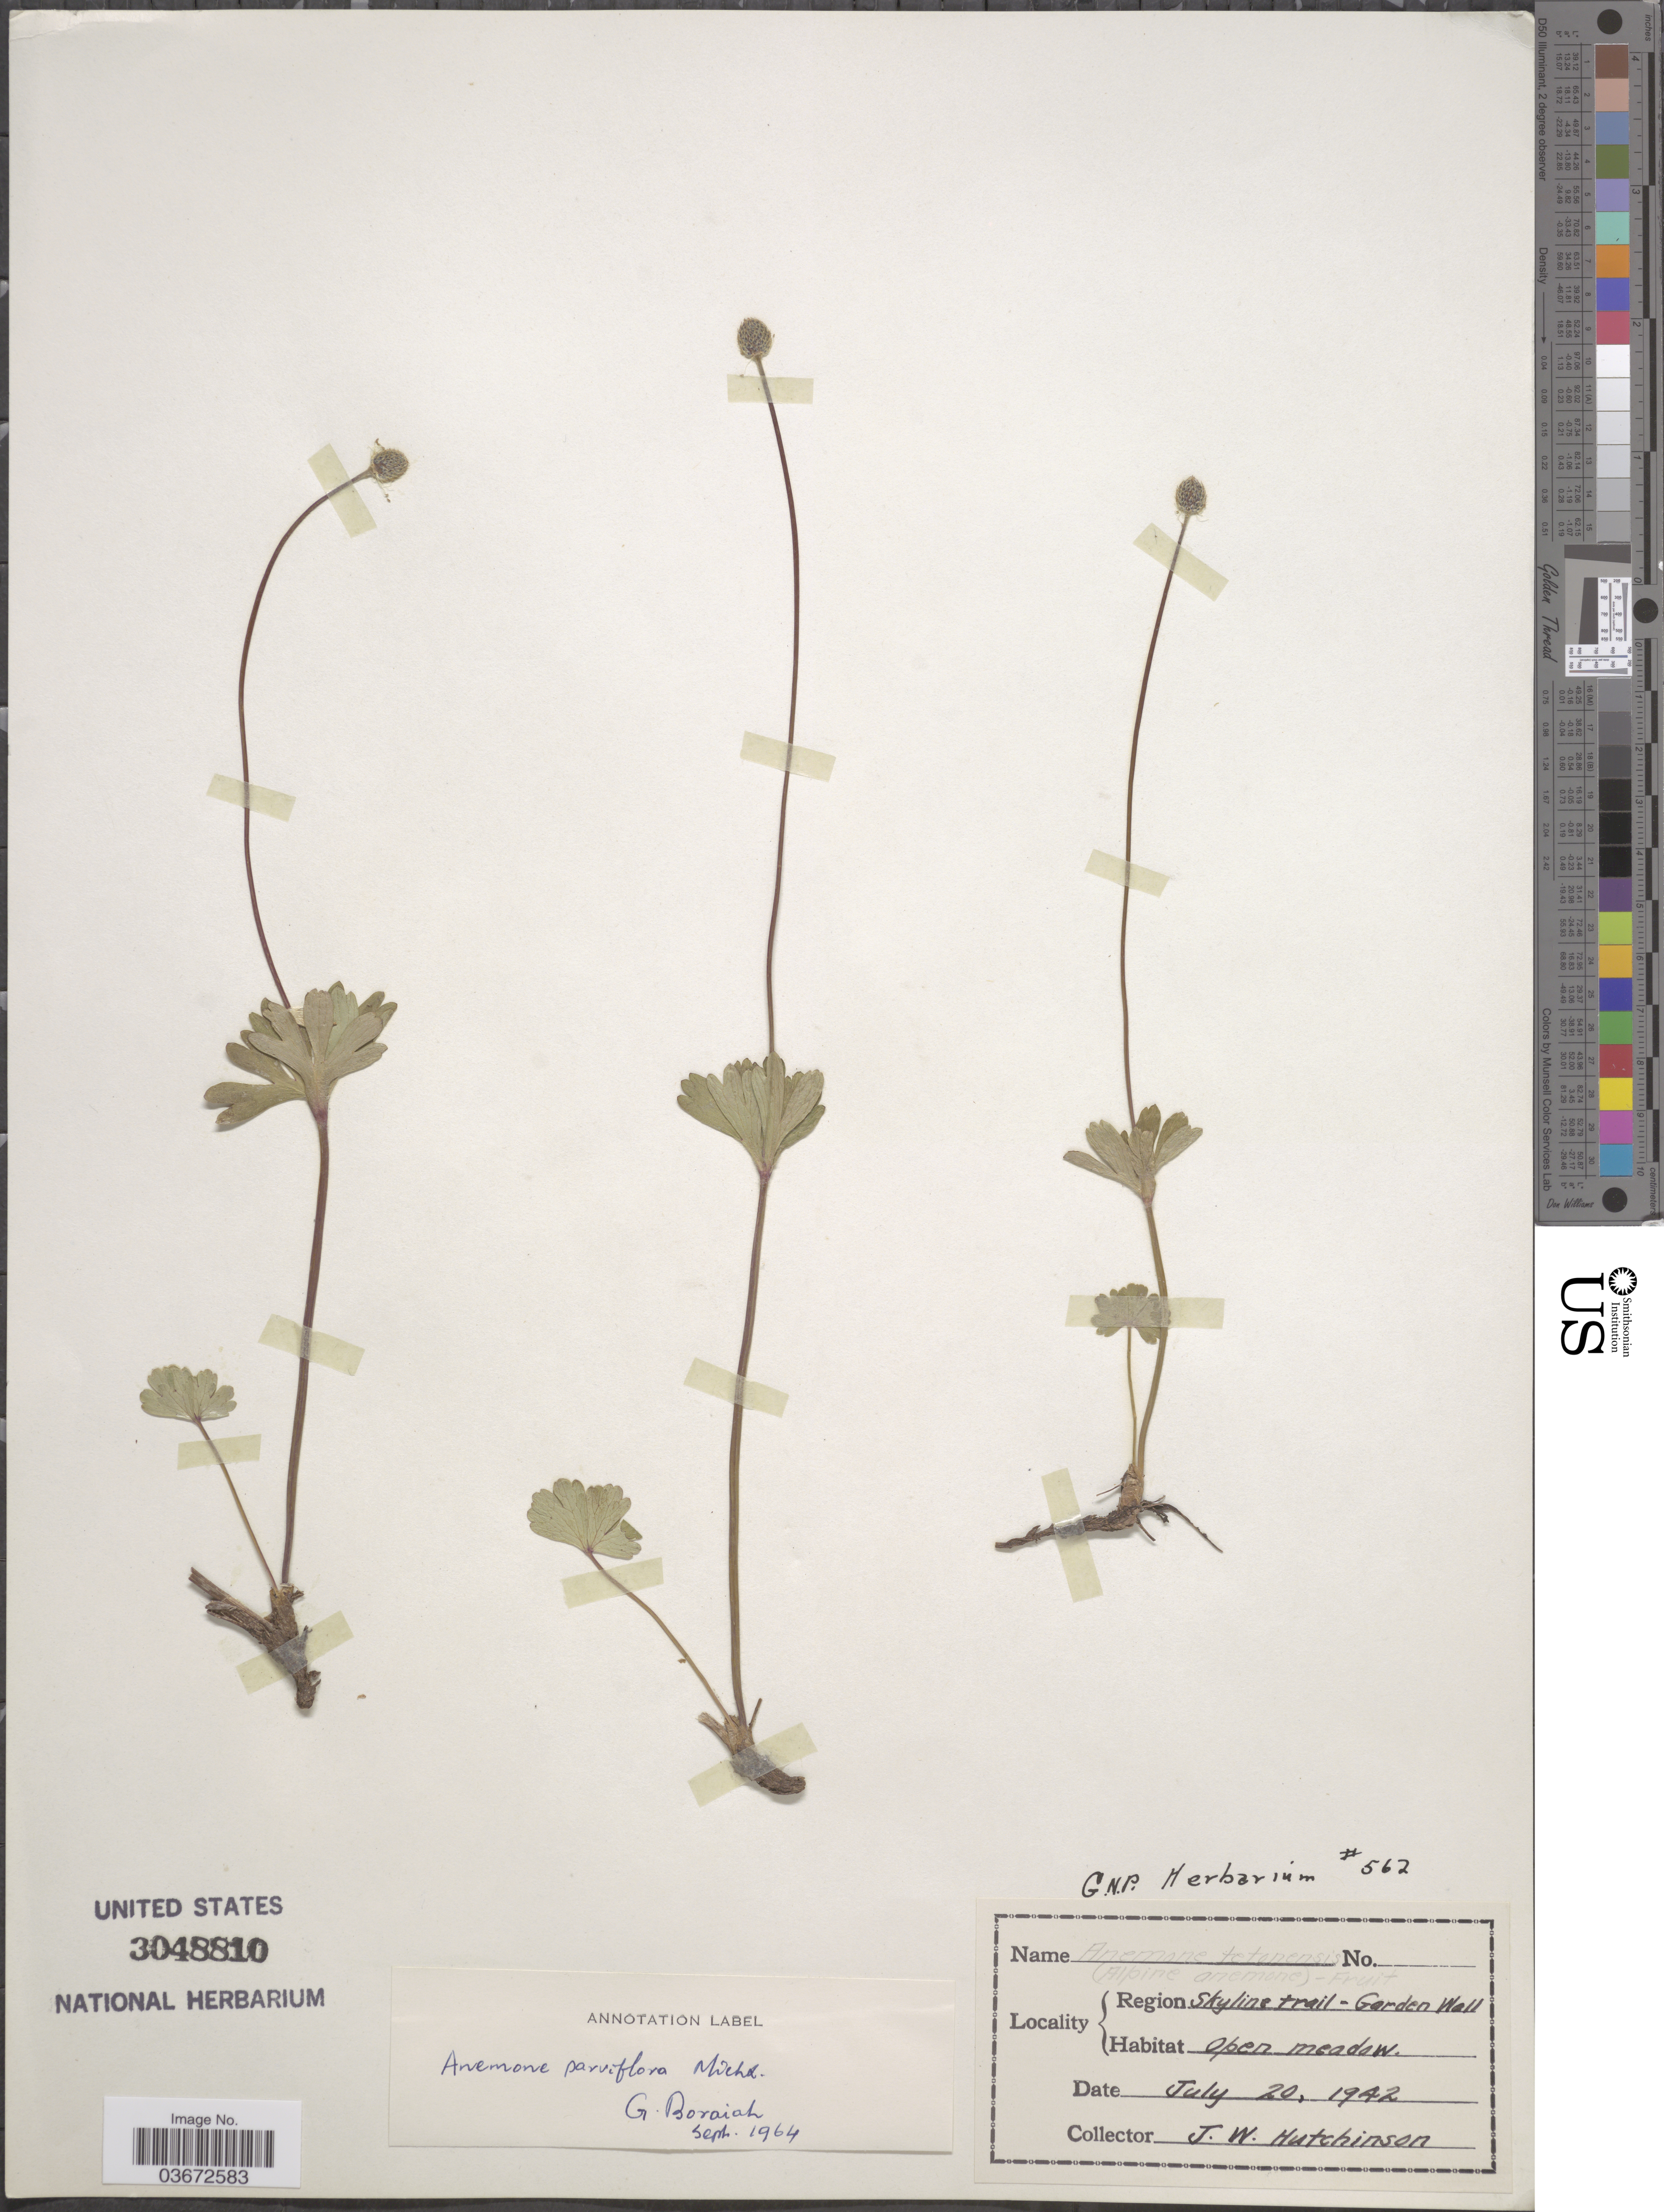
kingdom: Plantae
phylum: Tracheophyta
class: Magnoliopsida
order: Ranunculales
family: Ranunculaceae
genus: Anemone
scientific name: Anemone parviflora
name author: Michx.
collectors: J. Hutchinson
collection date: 1942-07-20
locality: Region Skyline trail - Garden Wall.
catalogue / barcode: US 3048810